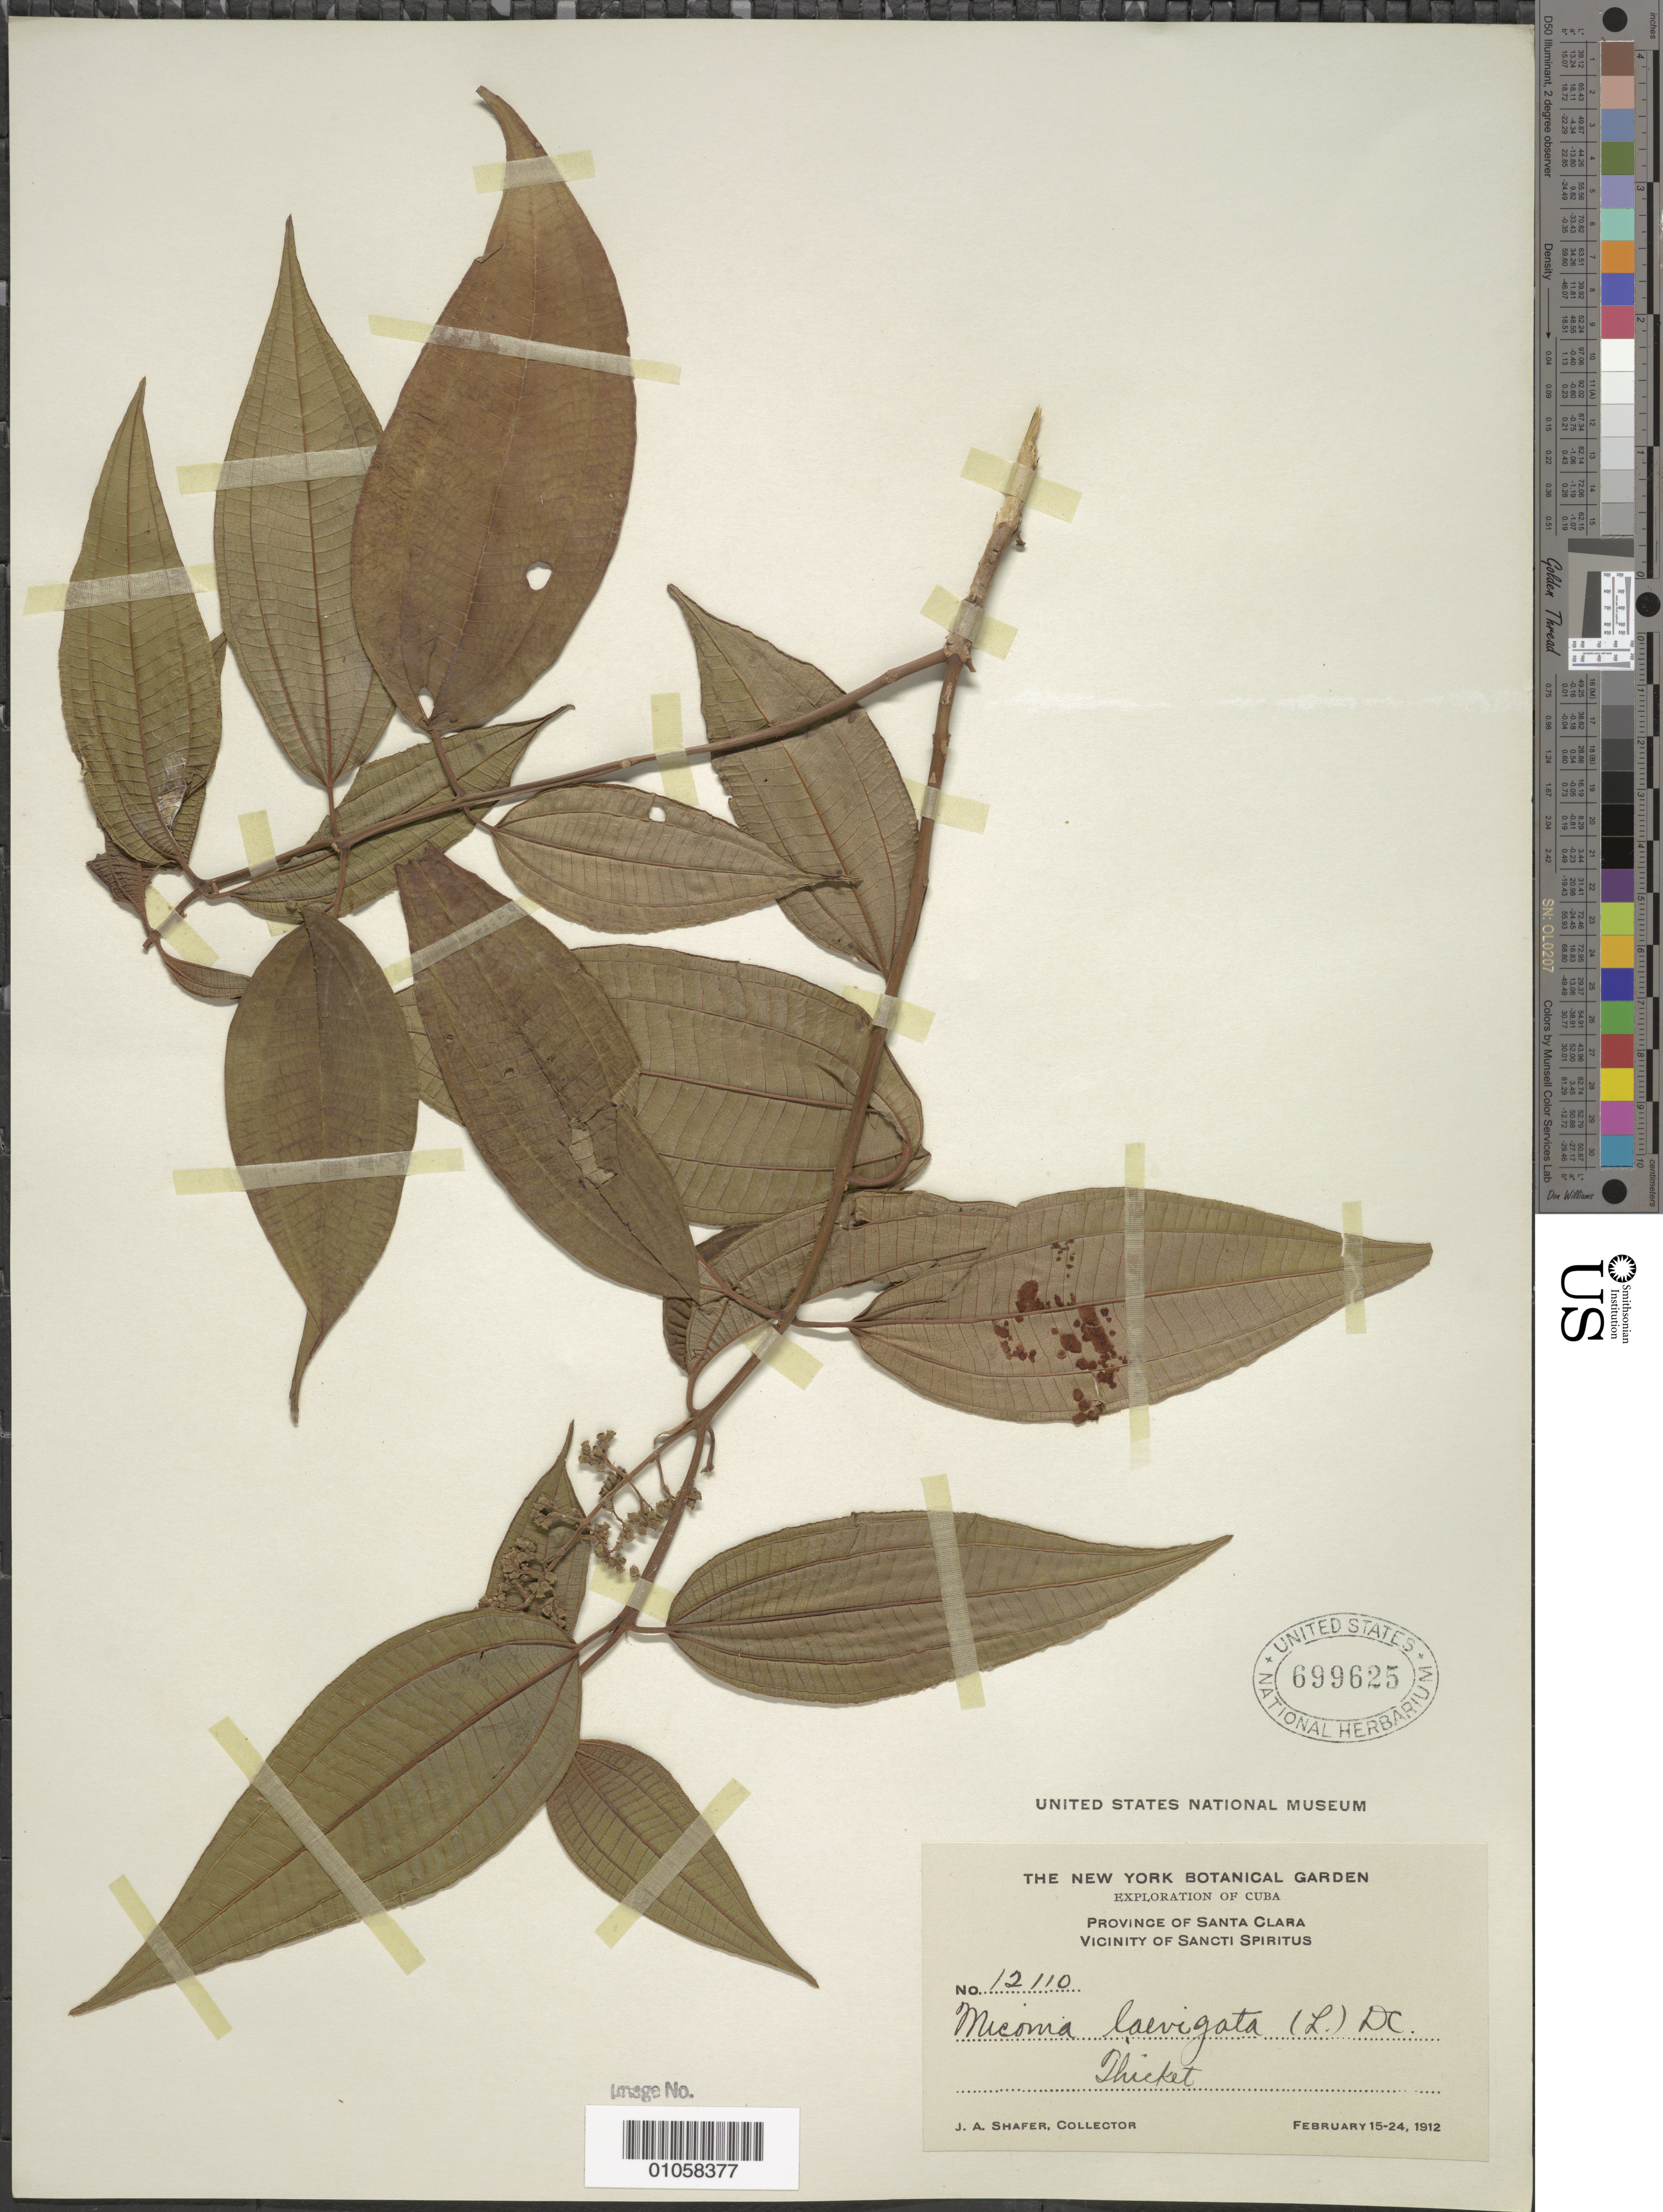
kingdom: Plantae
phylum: Tracheophyta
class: Magnoliopsida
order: Myrtales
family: Melastomataceae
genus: Miconia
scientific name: Miconia laevigata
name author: (L.) D. Don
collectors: J. A. Shafer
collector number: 12110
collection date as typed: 15 Feb 1912 to 24 Feb 1912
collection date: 1912-02-15/1912-02-24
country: Cuba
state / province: Santa Clara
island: Cuba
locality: Sancti Spiritus vicinity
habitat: Thicket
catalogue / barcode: US 699625